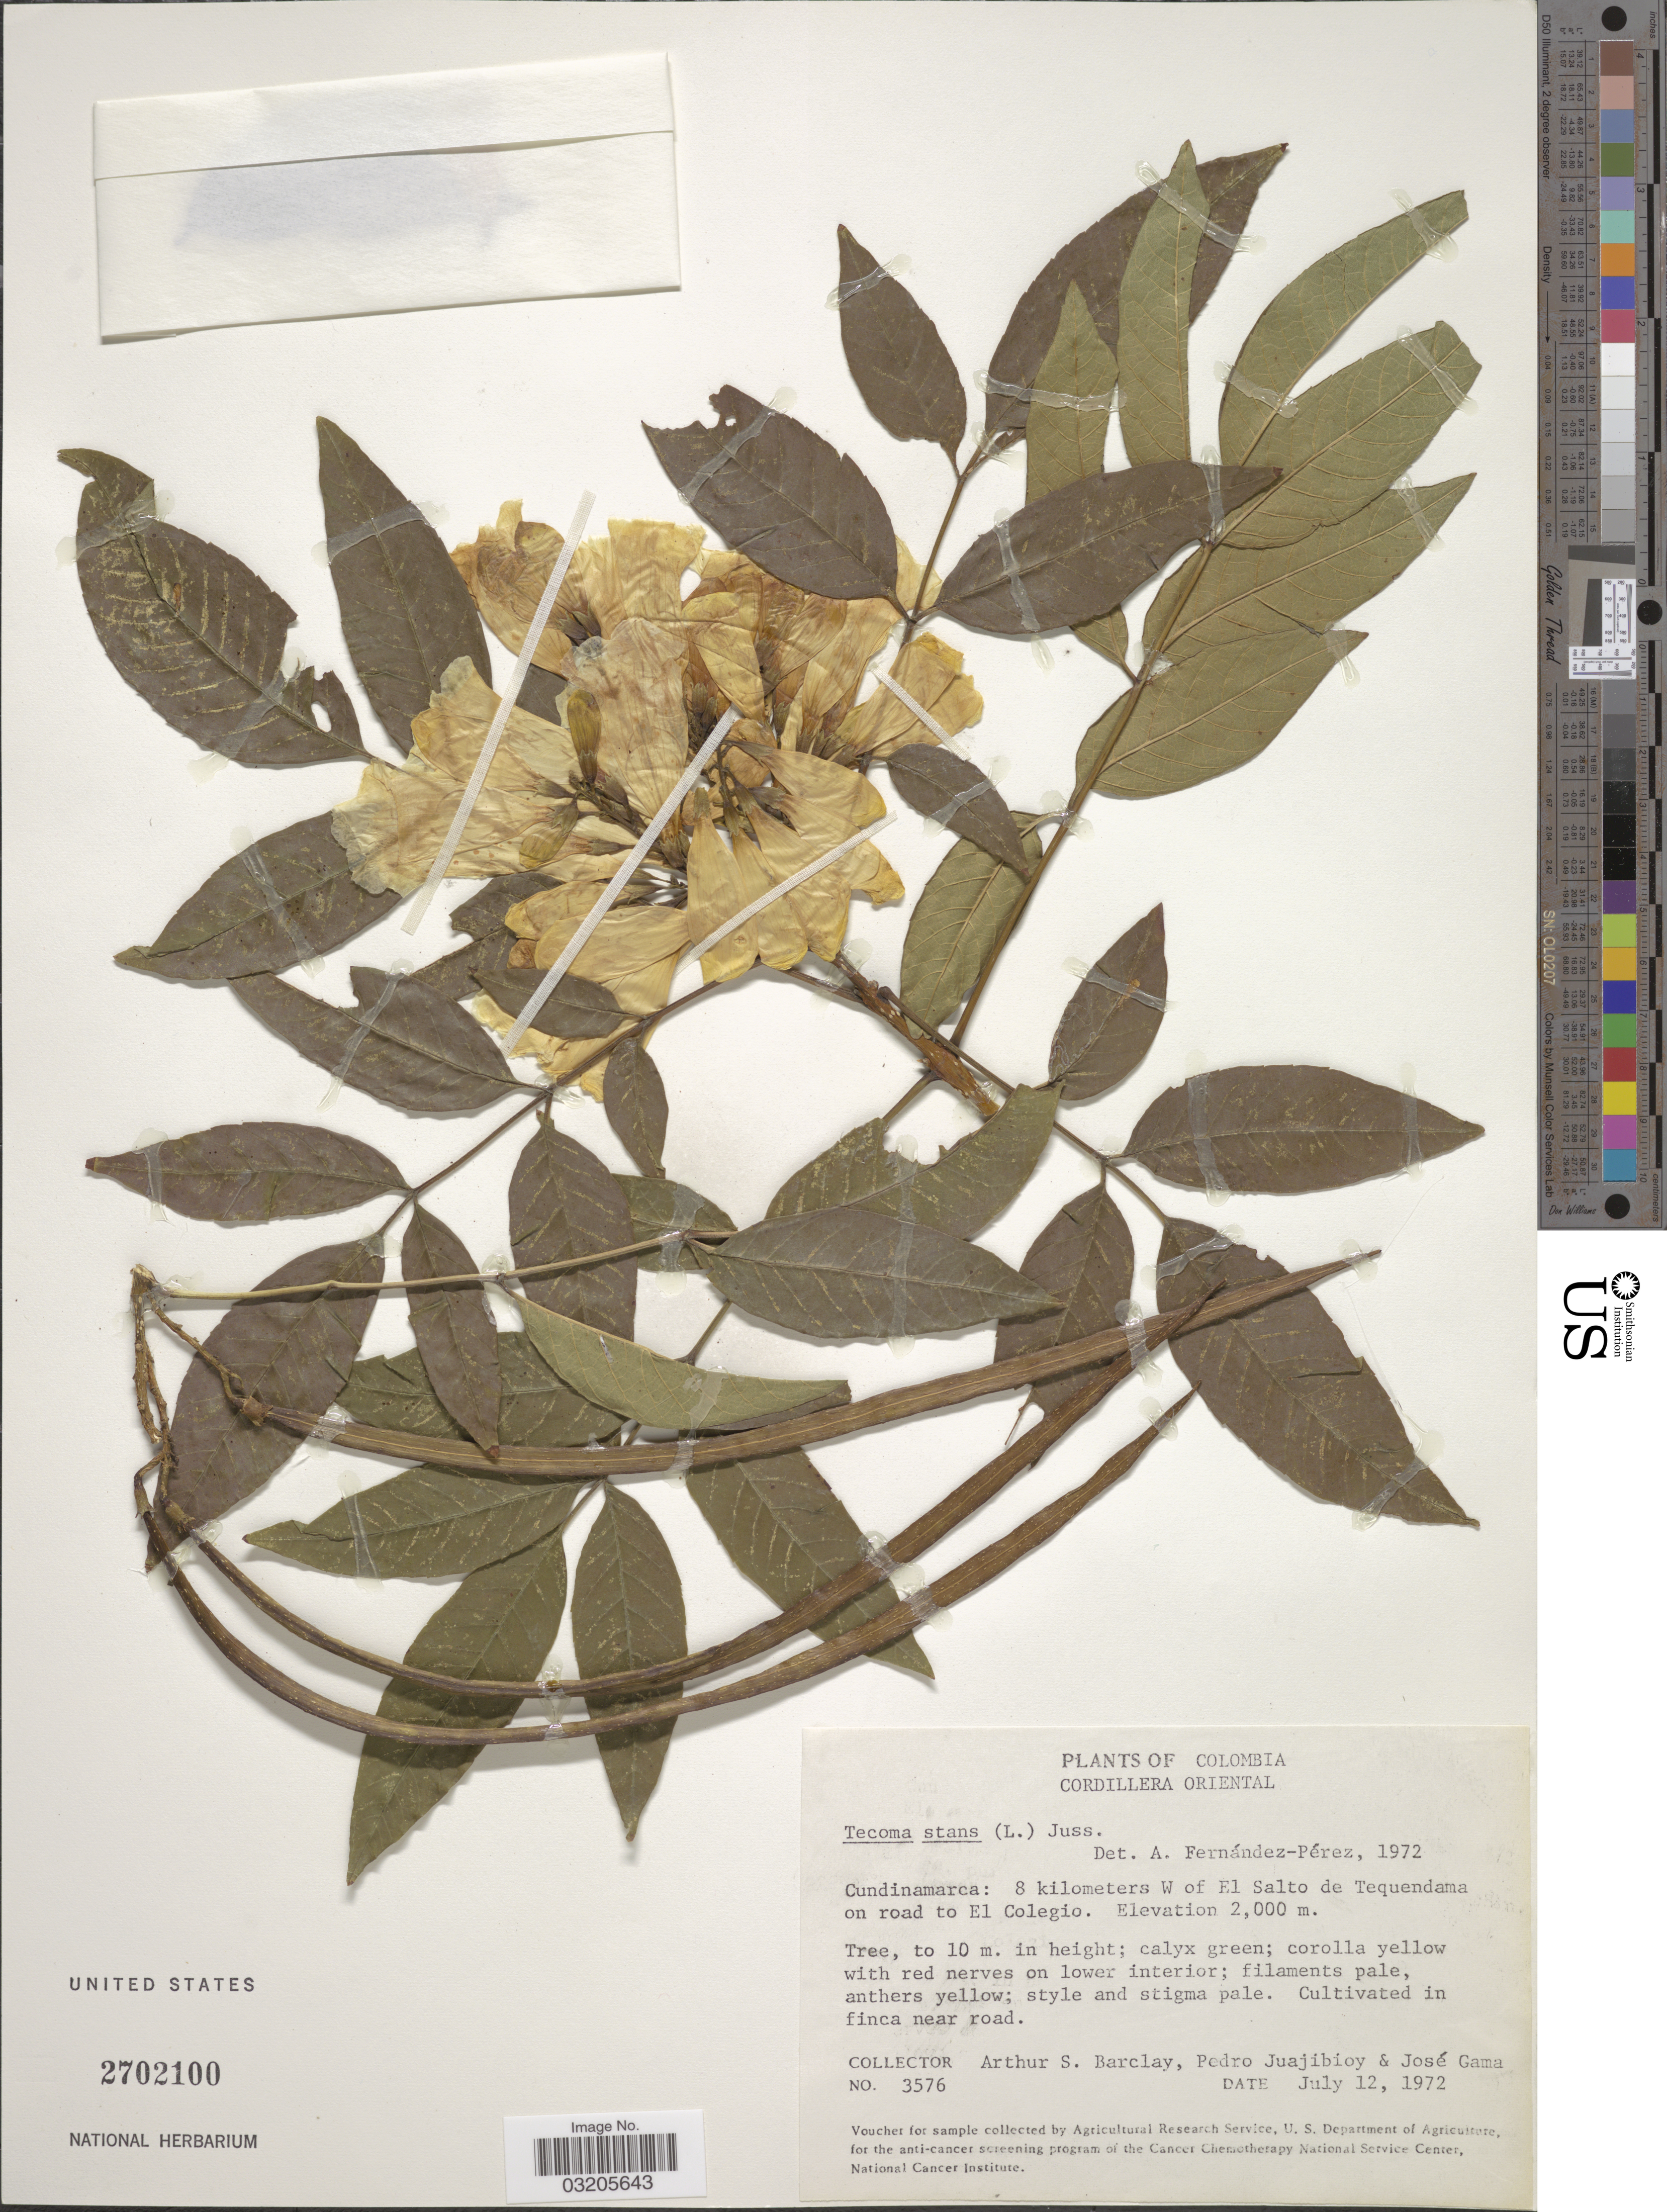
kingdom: Plantae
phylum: Tracheophyta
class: Magnoliopsida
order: Lamiales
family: Bignoniaceae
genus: Tecoma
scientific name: Tecoma stans var. stans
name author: (L.) Juss. ex Kunth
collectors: A. S. Barclay, P. Juajibioy & J. Gama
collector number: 3576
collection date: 1972-07-12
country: Colombia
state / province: Cundinamarca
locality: Cordillera Oriental. 8 kilometers W of El Salto de Tequendama on road to El Colegio.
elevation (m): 2000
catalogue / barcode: US 2702100